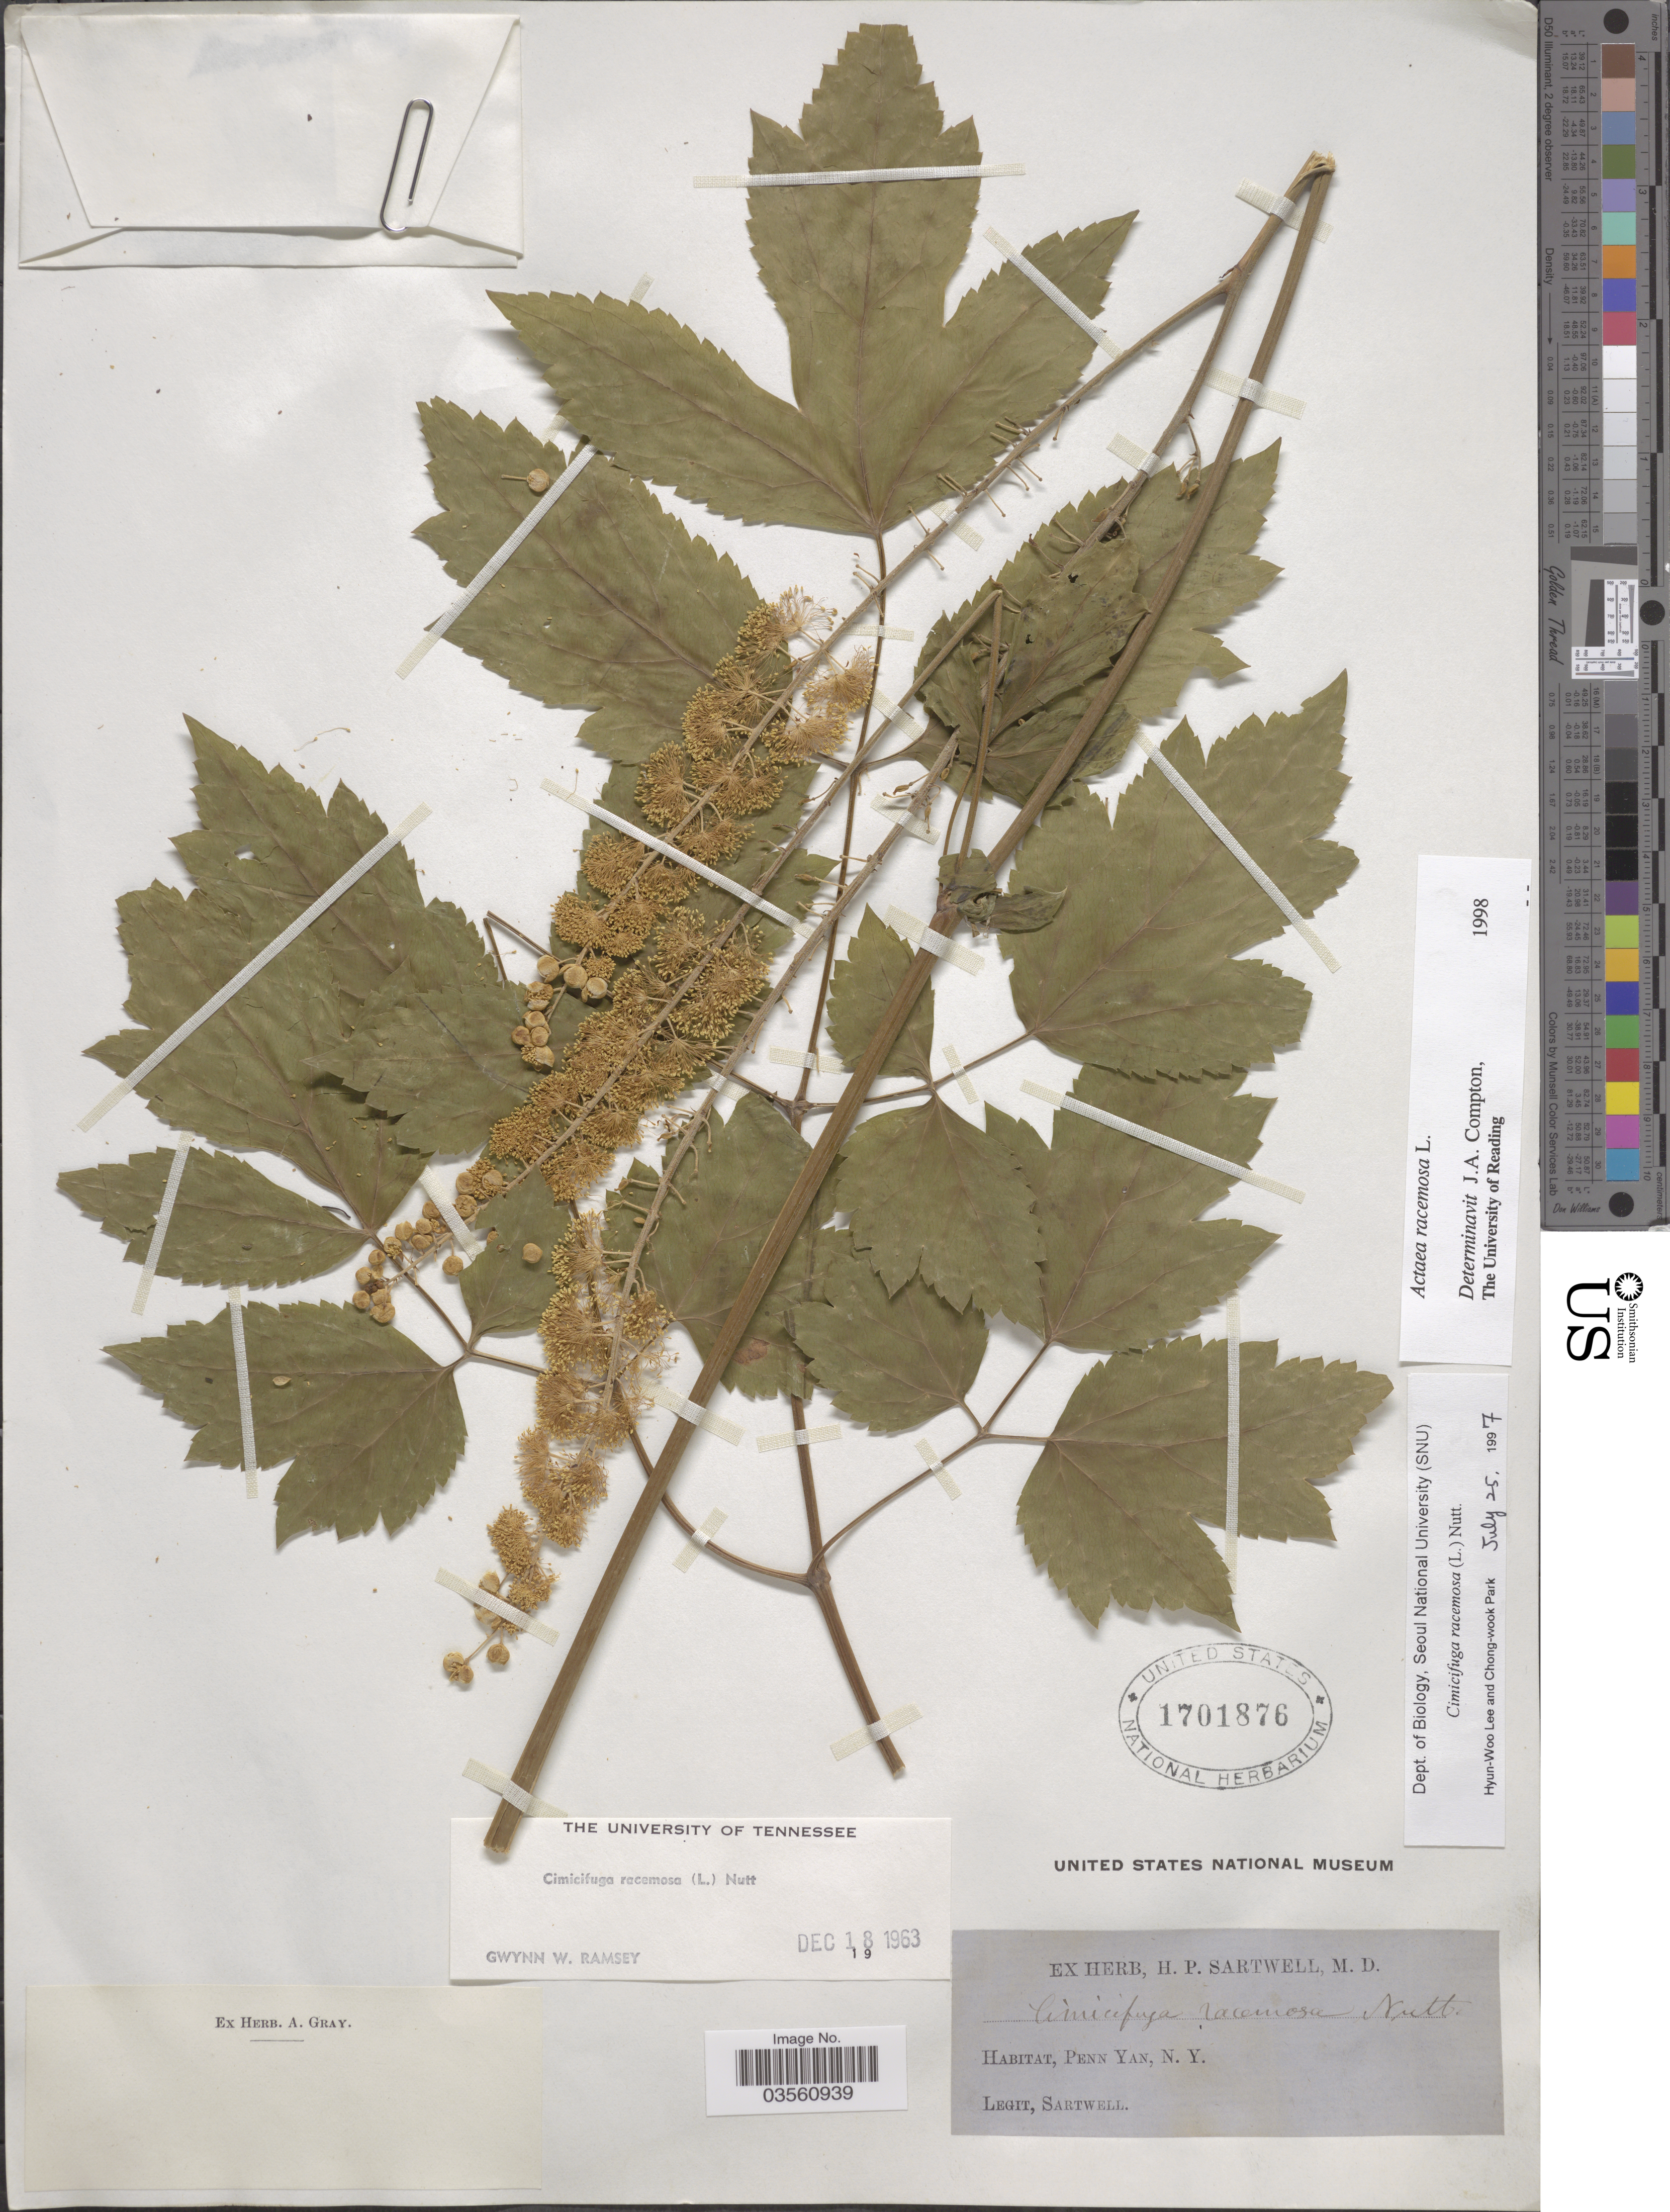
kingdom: Plantae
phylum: Tracheophyta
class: Magnoliopsida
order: Ranunculales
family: Ranunculaceae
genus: Actaea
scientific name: Actaea racemosa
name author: L.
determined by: Compton, J. A.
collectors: H. P. Sartwell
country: United States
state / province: New York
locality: Penn Yan.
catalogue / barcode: US 1701876